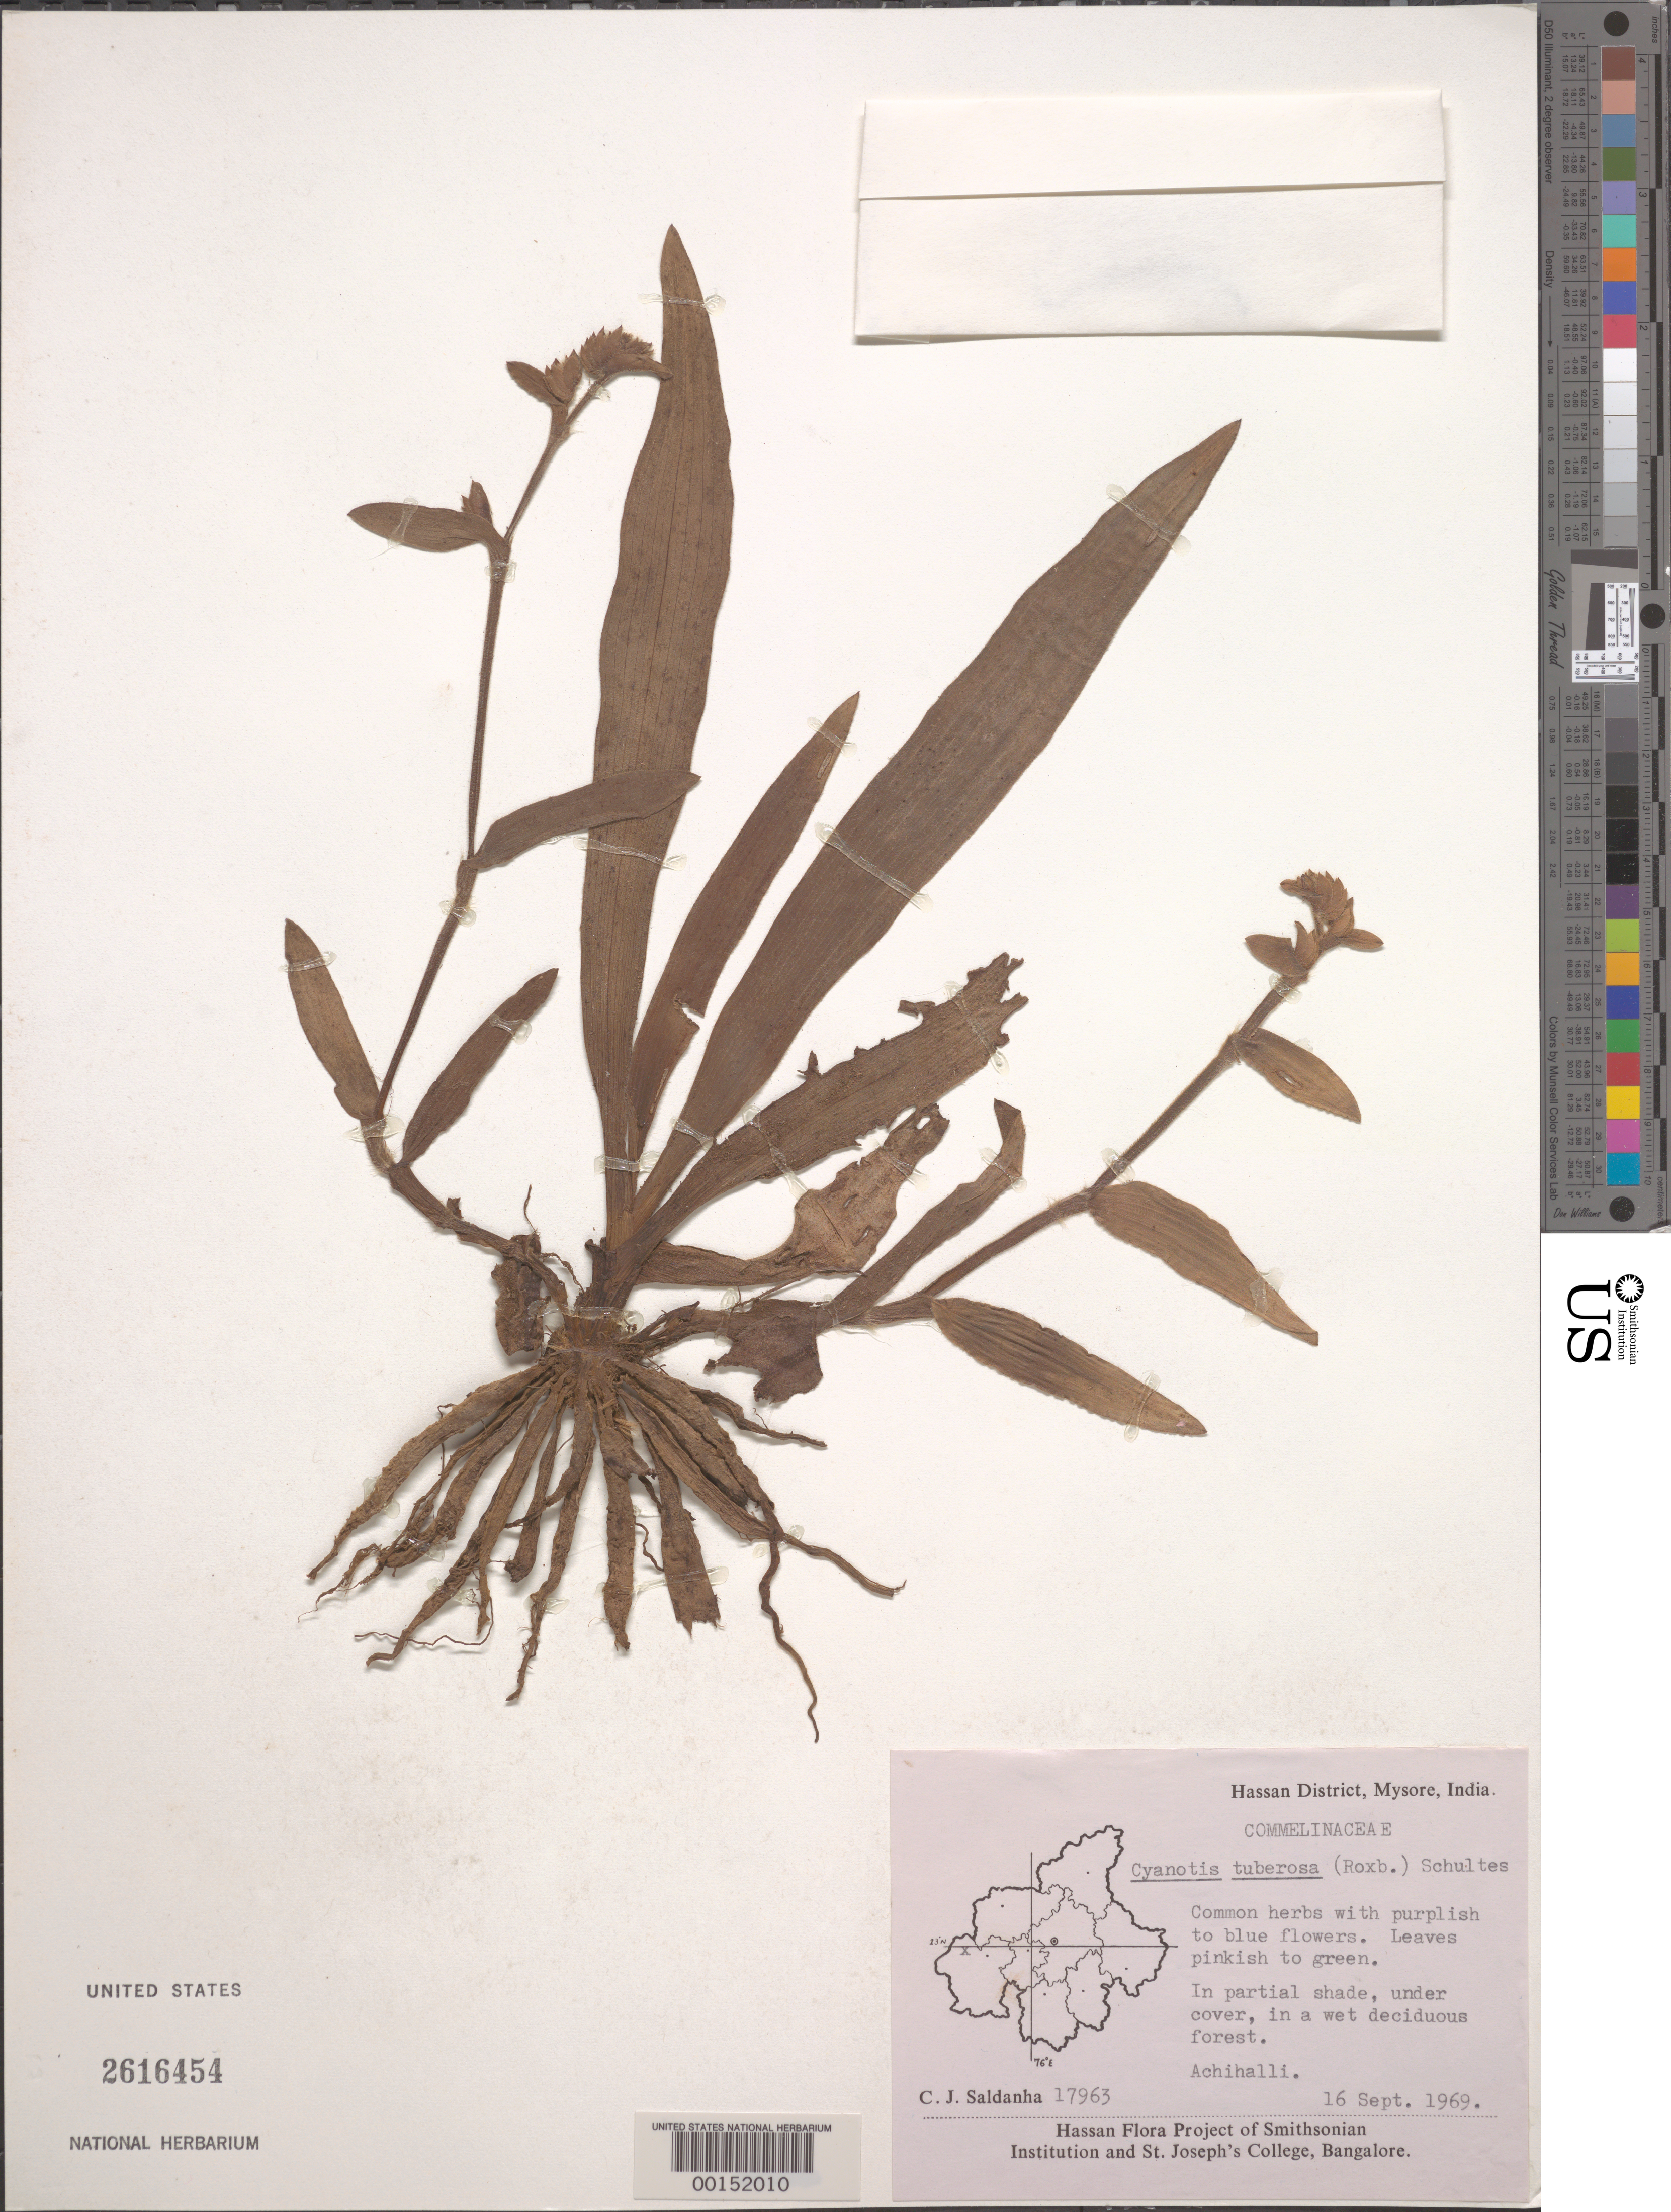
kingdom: Plantae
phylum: Tracheophyta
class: Liliopsida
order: Commelinales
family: Commelinaceae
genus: Cyanotis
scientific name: Cyanotis tuberosa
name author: (Roxb.) Schult. & Schult. f.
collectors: C. J. Saldanha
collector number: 17963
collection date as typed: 16 Sep 1969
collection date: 1969-09-16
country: India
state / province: Karnataka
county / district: Hassan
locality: Achihalli, mysore state [mysore state = karnataka.]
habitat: Wet deciduous forest; partial shade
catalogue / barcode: US 2616454